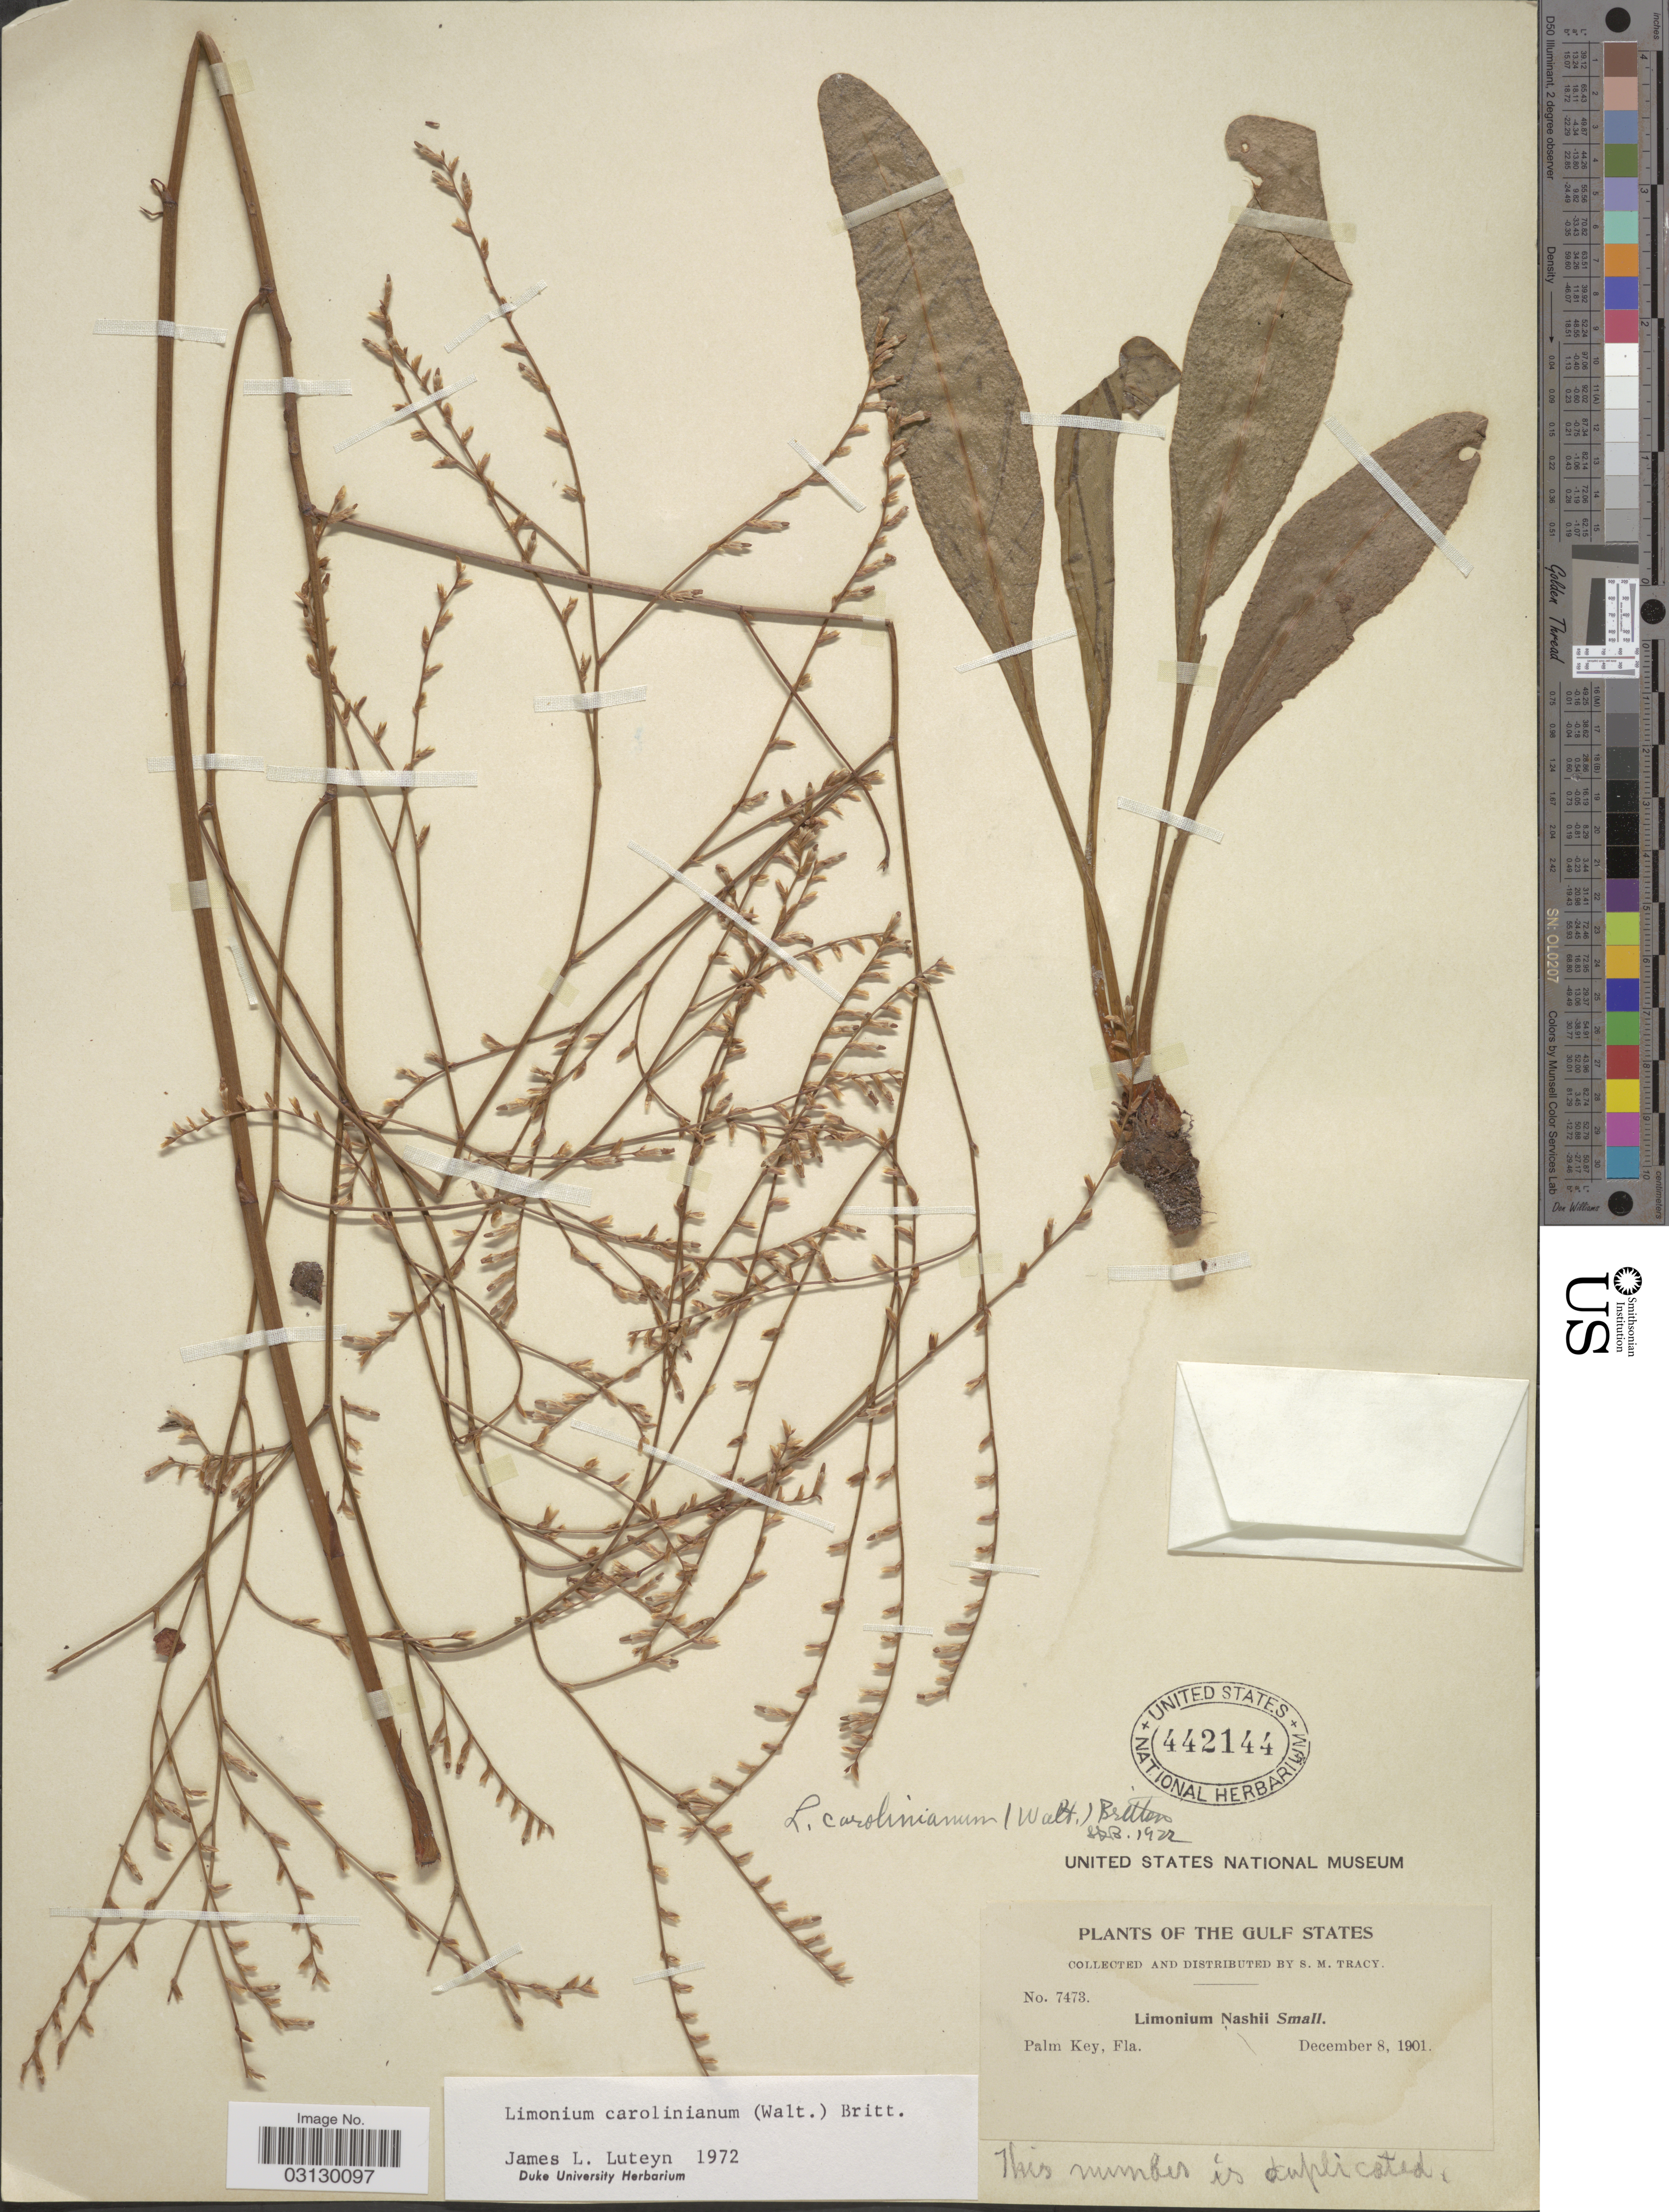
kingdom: Plantae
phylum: Tracheophyta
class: Magnoliopsida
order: Caryophyllales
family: Plumbaginaceae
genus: Limonium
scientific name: Limonium carolinianum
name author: (Walter) Britton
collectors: S. M. Tracy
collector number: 7473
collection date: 1901-12-08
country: United States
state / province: Florida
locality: The Gulf States. Palm Key.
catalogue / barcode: US 442144